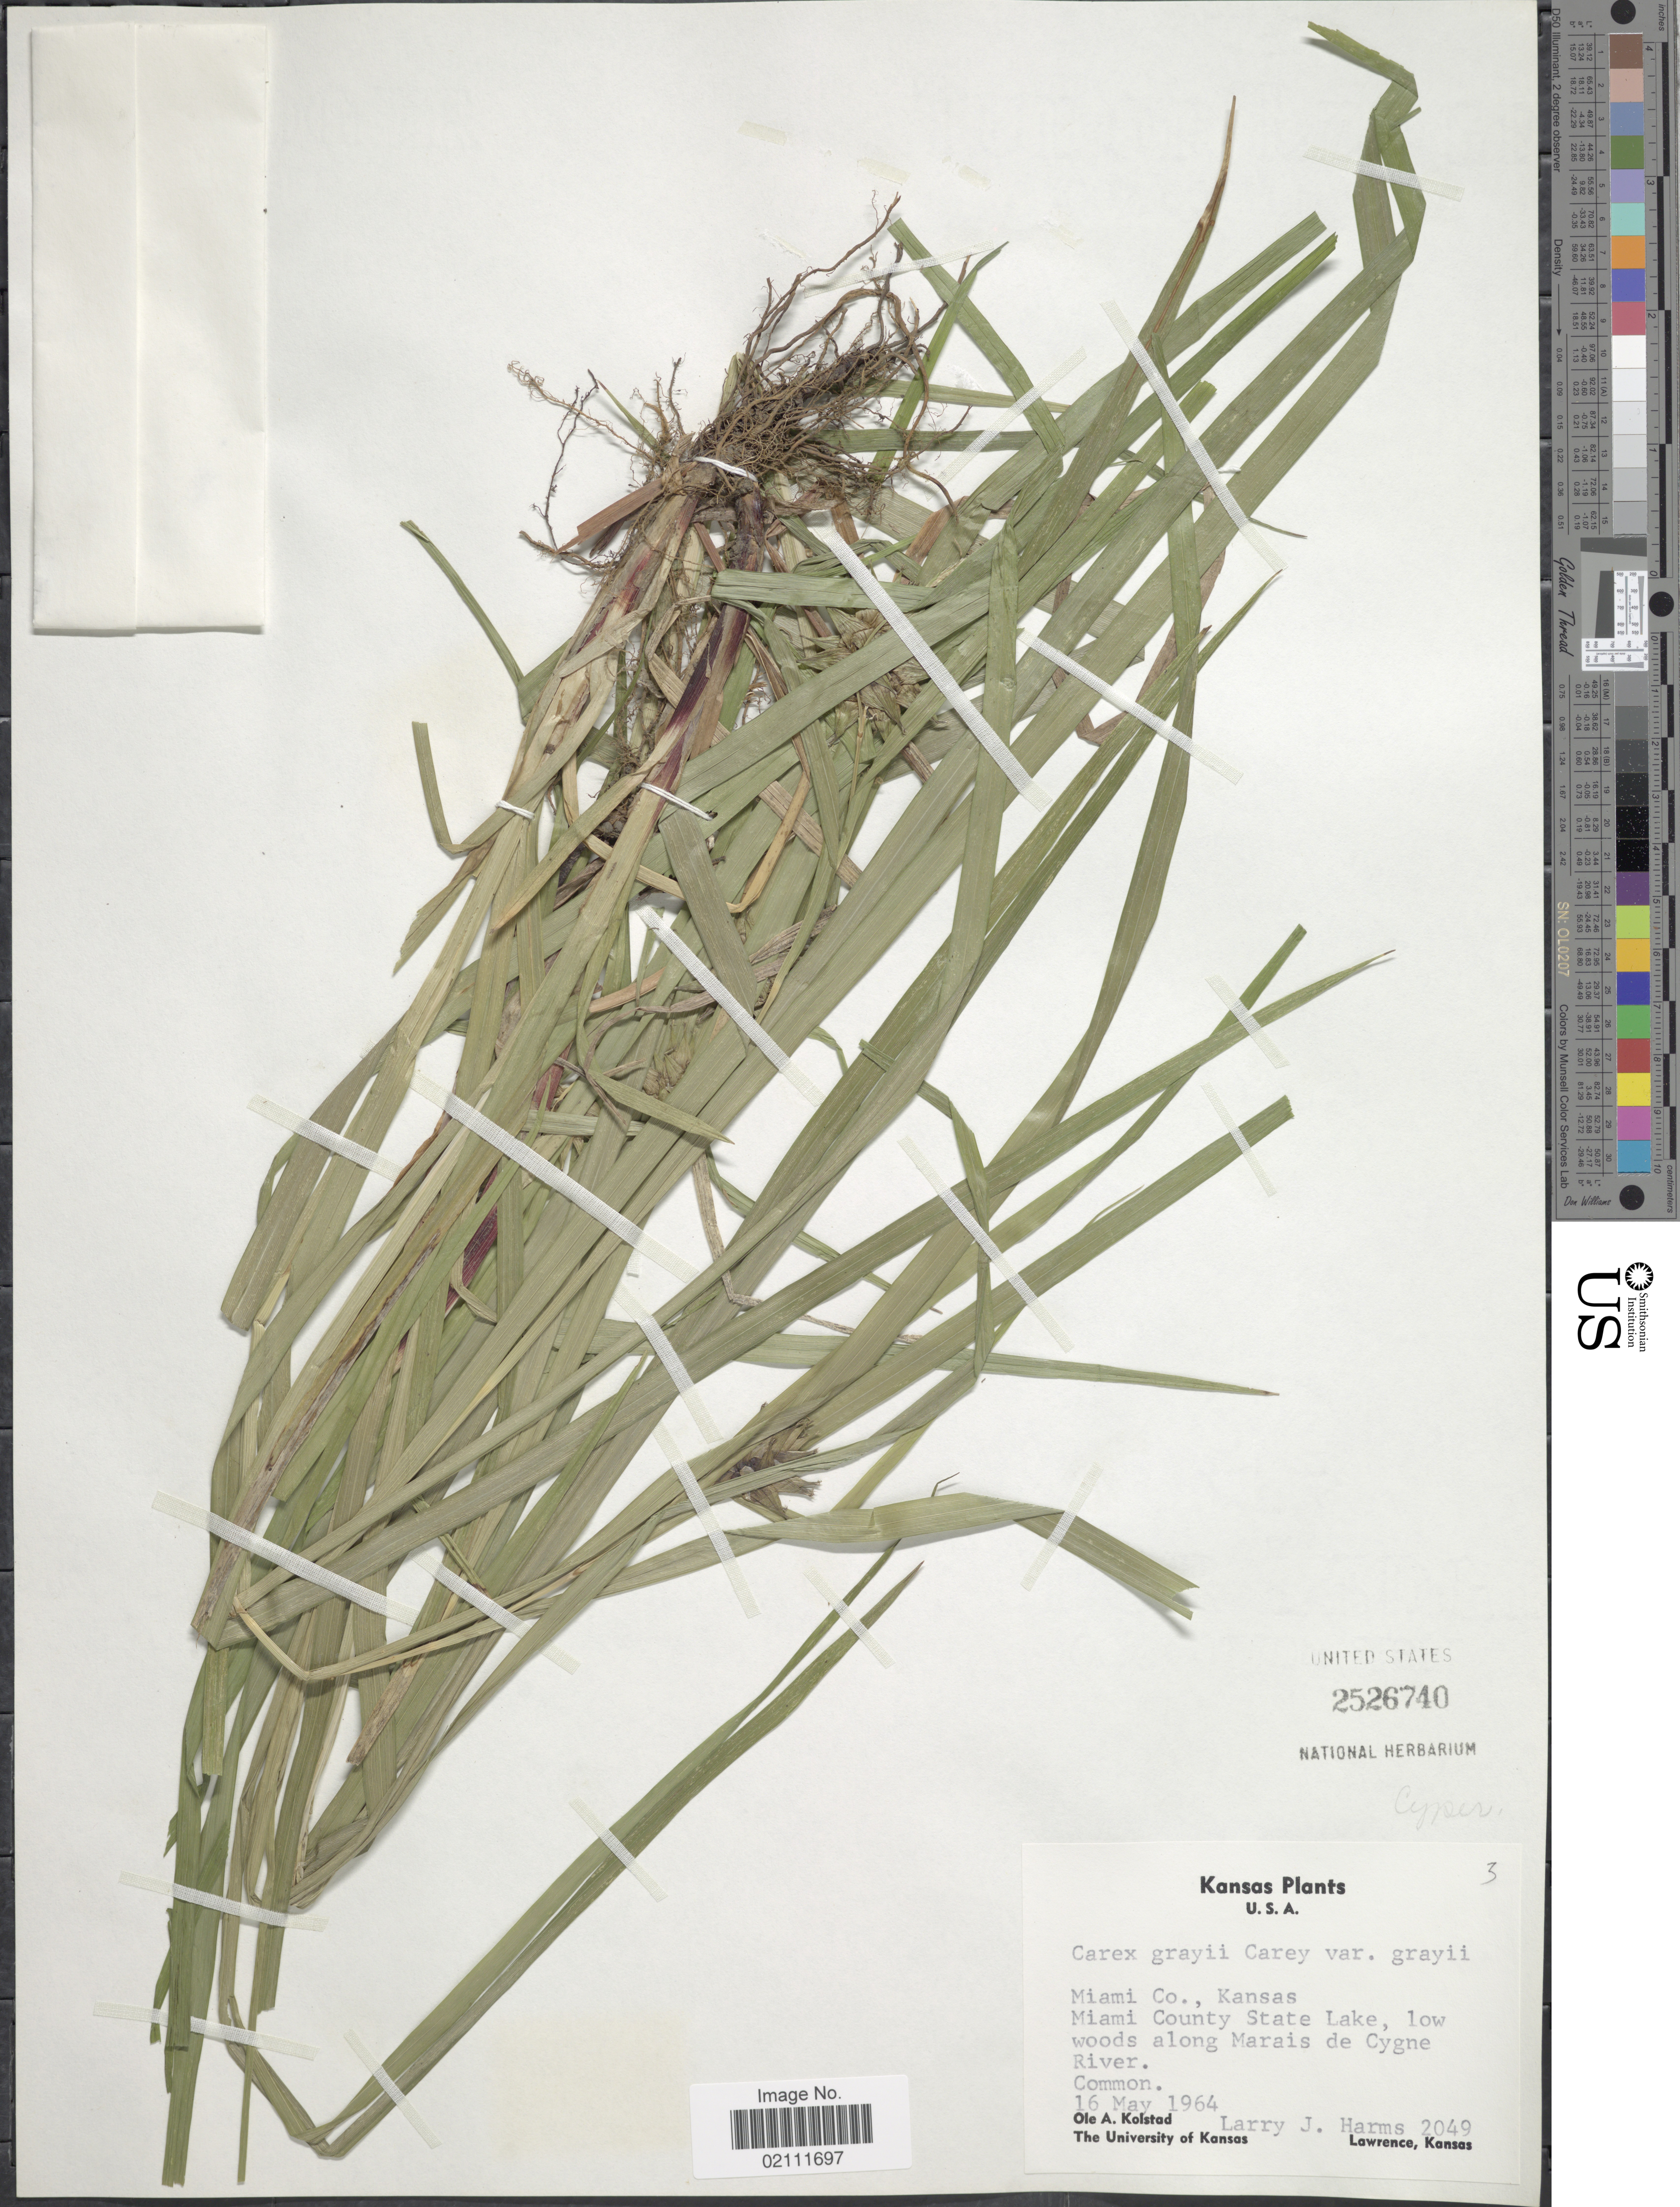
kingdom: Plantae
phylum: Tracheophyta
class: Liliopsida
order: Poales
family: Cyperaceae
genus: Carex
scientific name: Carex grayi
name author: J. Carey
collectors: O. Kolstad & L. Harms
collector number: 2049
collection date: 1964-05-16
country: United States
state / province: Kansas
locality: Miami Co., Kansas, Miami County State lake, low woods along Marais de Cygne River.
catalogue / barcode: US 2526740